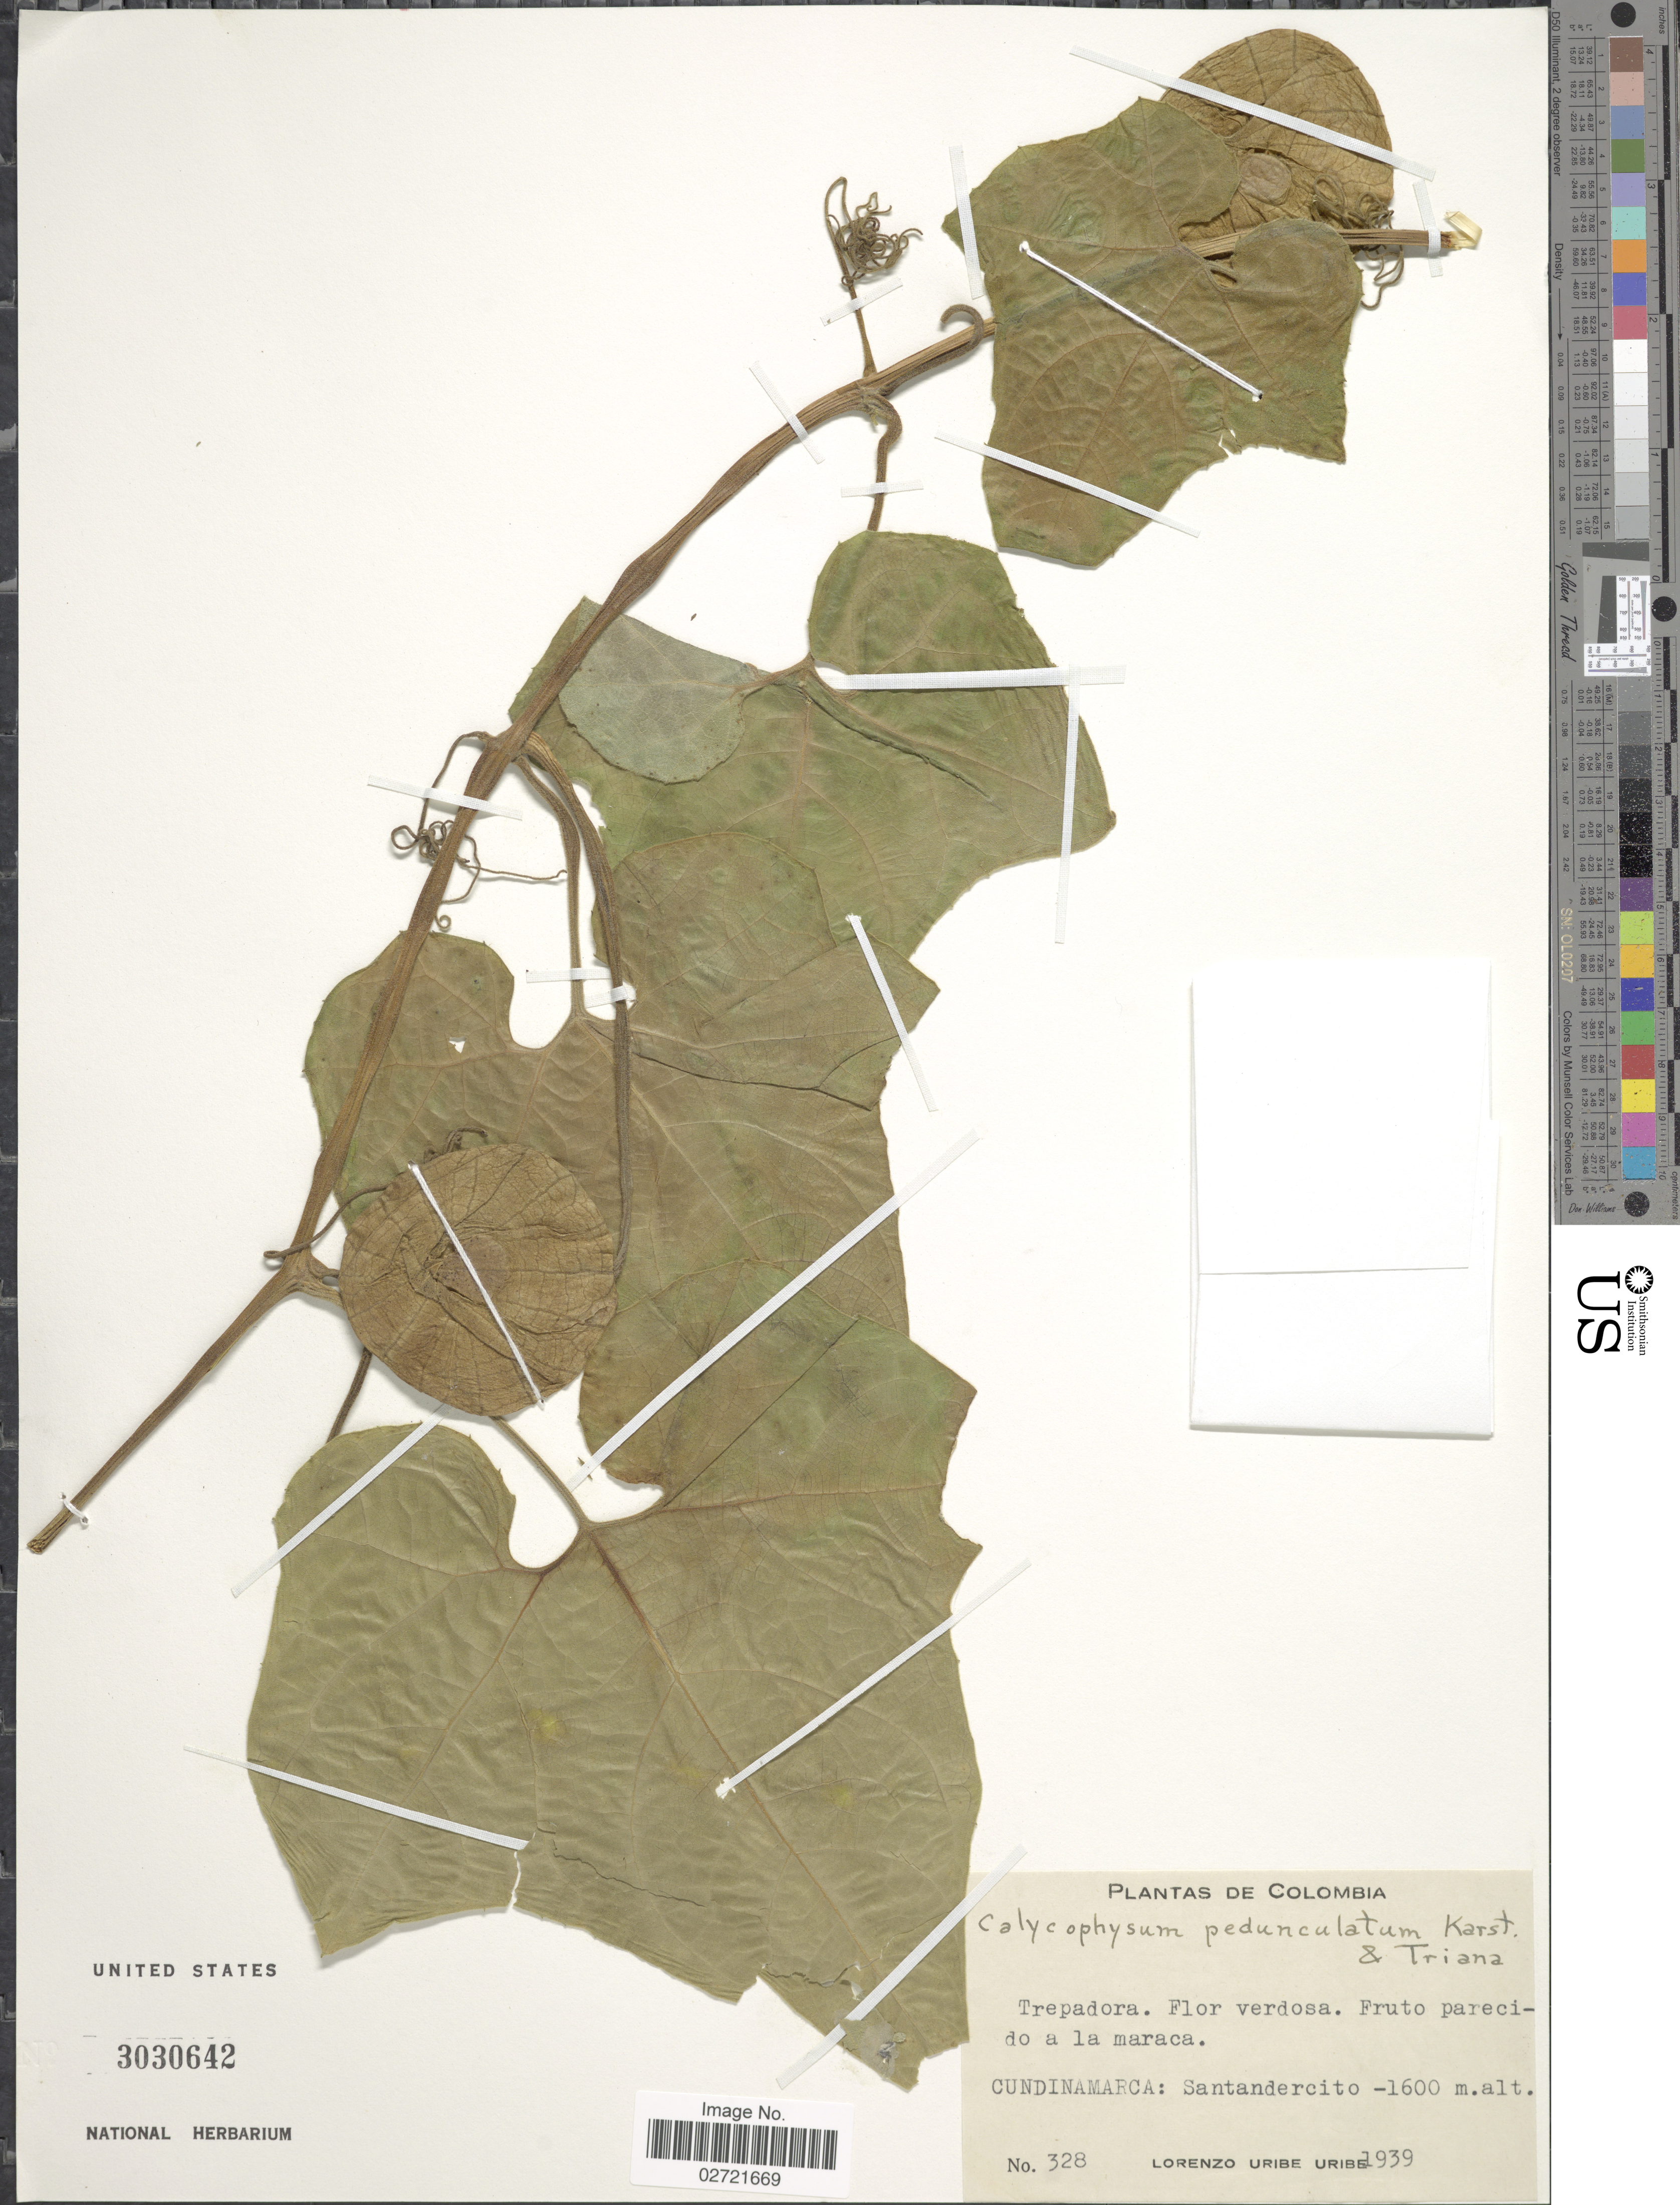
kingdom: Plantae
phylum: Tracheophyta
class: Magnoliopsida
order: Cucurbitales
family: Cucurbitaceae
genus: Calycophysum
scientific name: Calycophysum pedunculatum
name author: H. Karst. & Triana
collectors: L. Uribe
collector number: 328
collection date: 1939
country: Colombia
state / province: Cundinamarca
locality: Cundinamarca: Santanderciro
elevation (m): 1600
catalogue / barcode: US 3030642